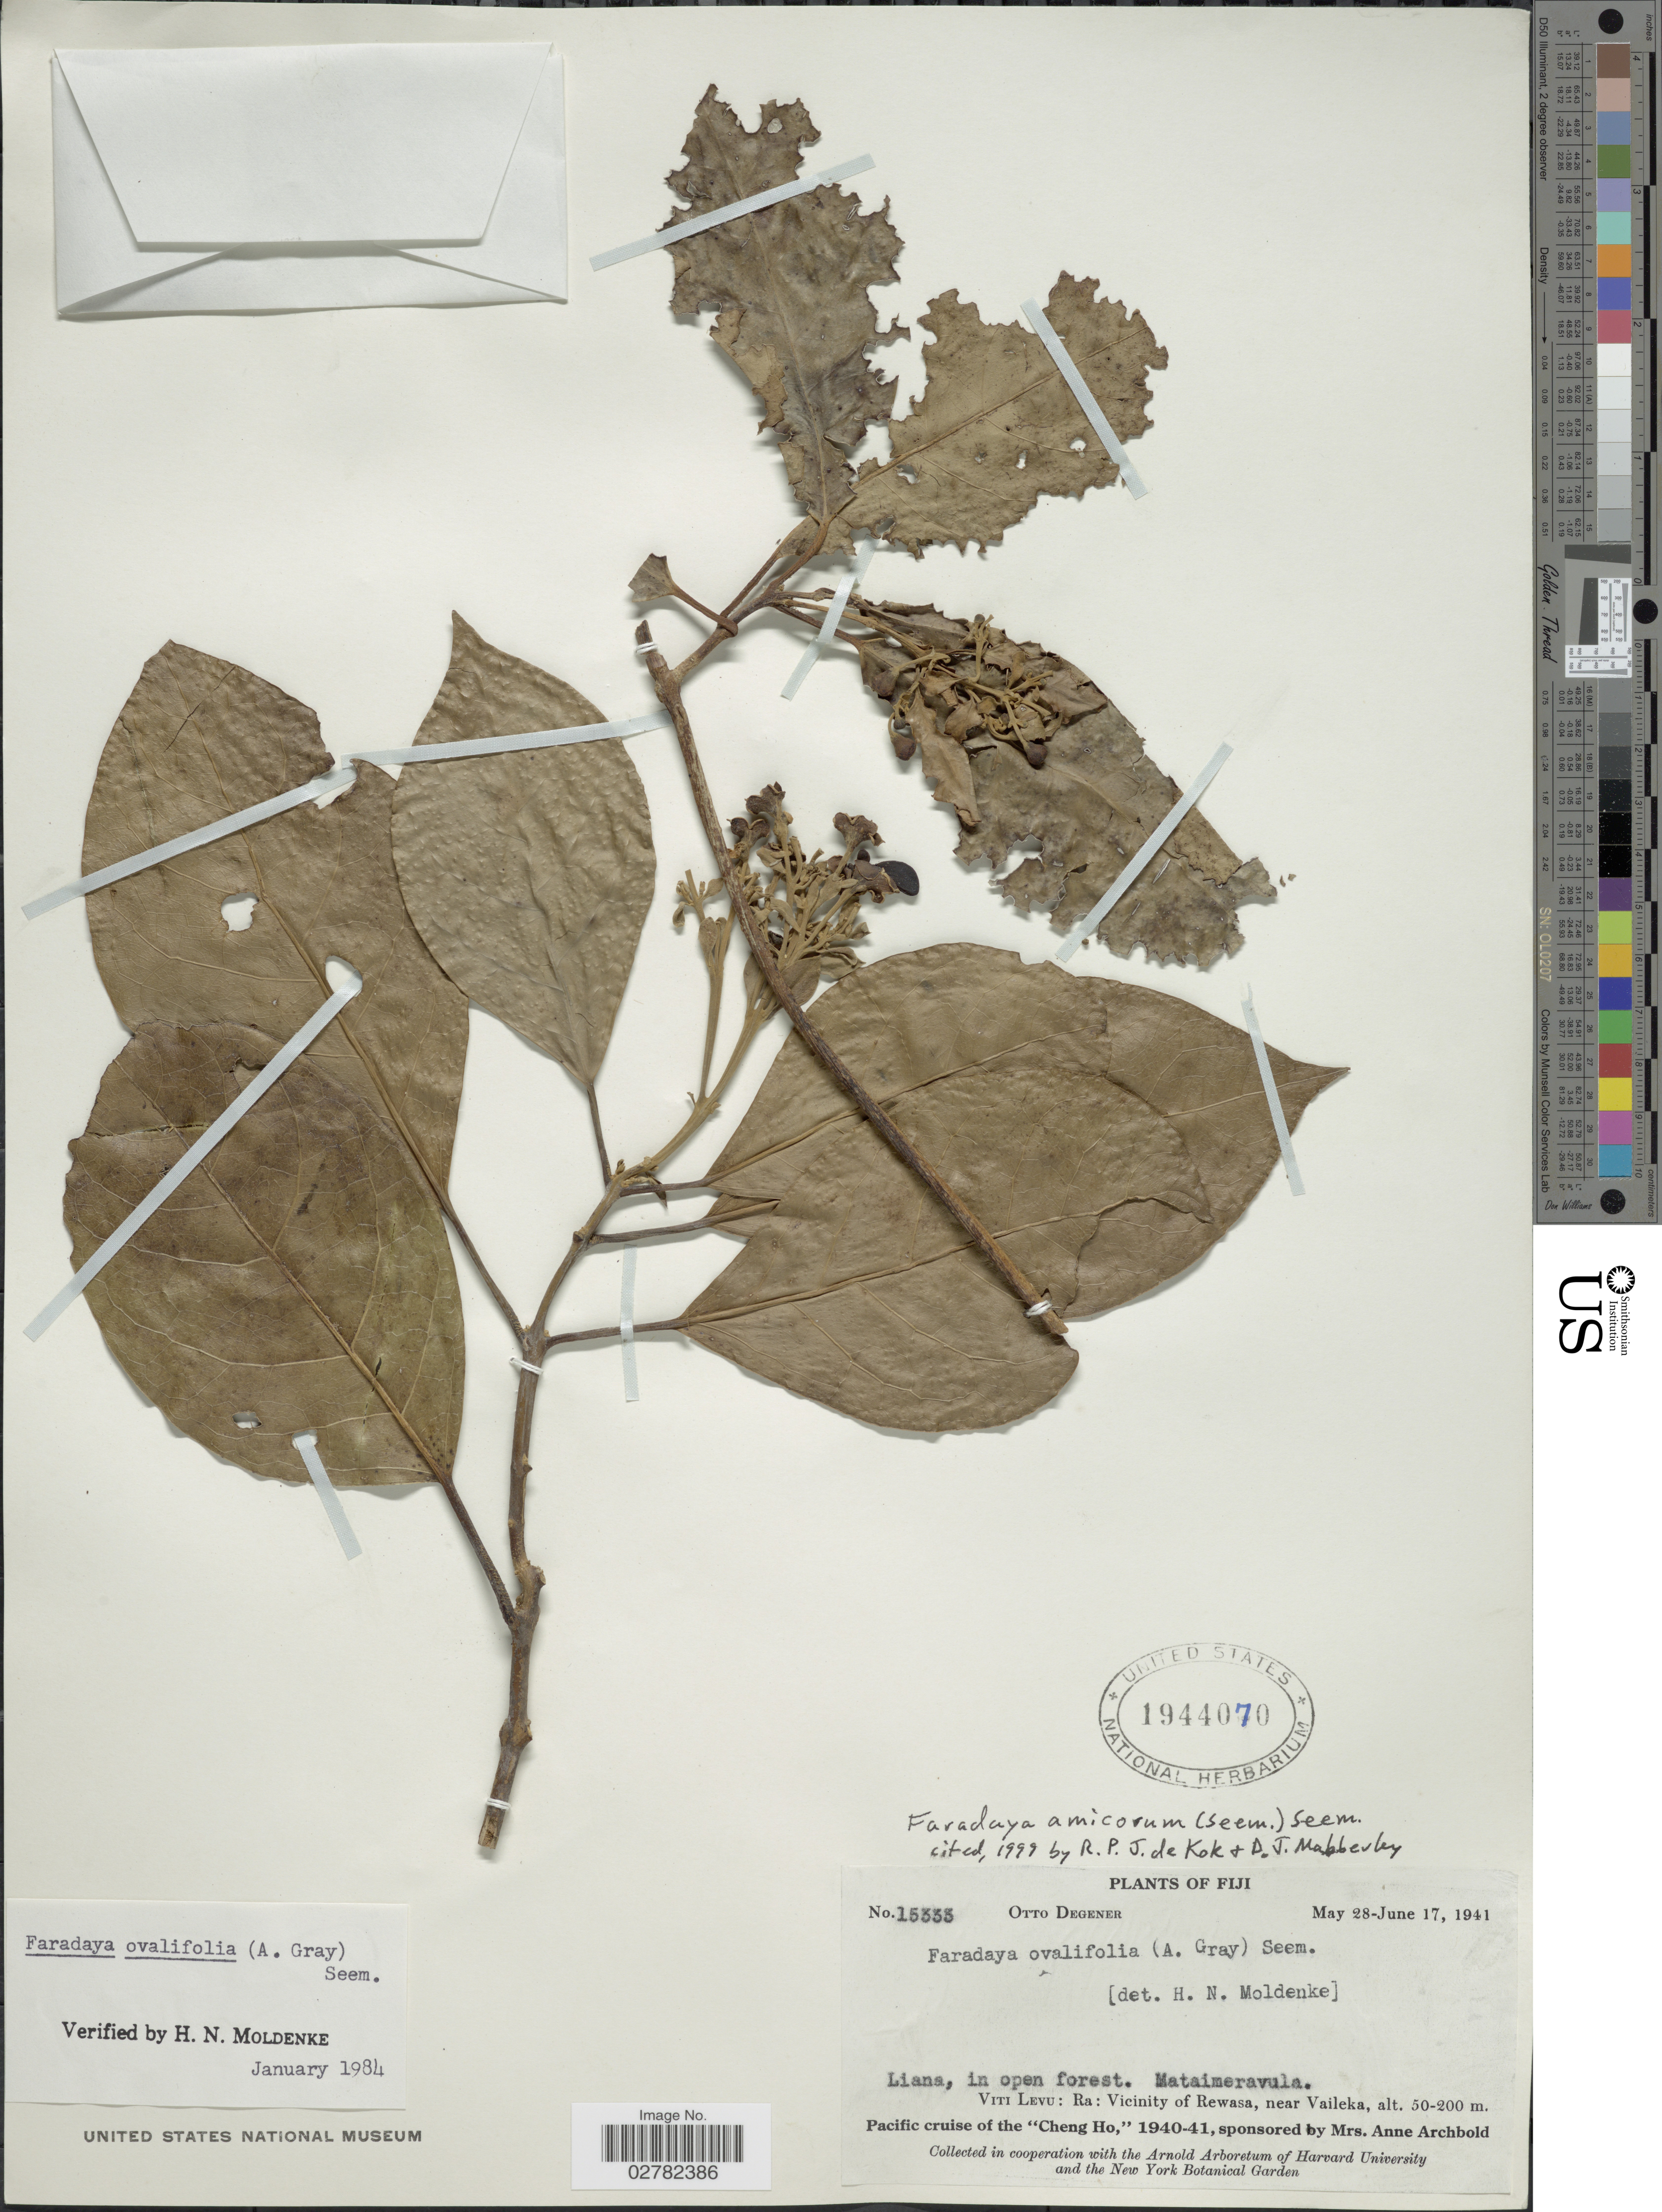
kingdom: Plantae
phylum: Tracheophyta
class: Magnoliopsida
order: Lamiales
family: Lamiaceae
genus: Faradaya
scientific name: Faradaya amicorum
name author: (Seem.) Seem.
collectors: O. Degener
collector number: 15333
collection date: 1941-05-28/1941-06-17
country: Fiji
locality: Mataimeravula, Viti Levu: Ra: Vicinity of Rewasa, near Vaileka.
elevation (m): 50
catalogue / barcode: US 1944070